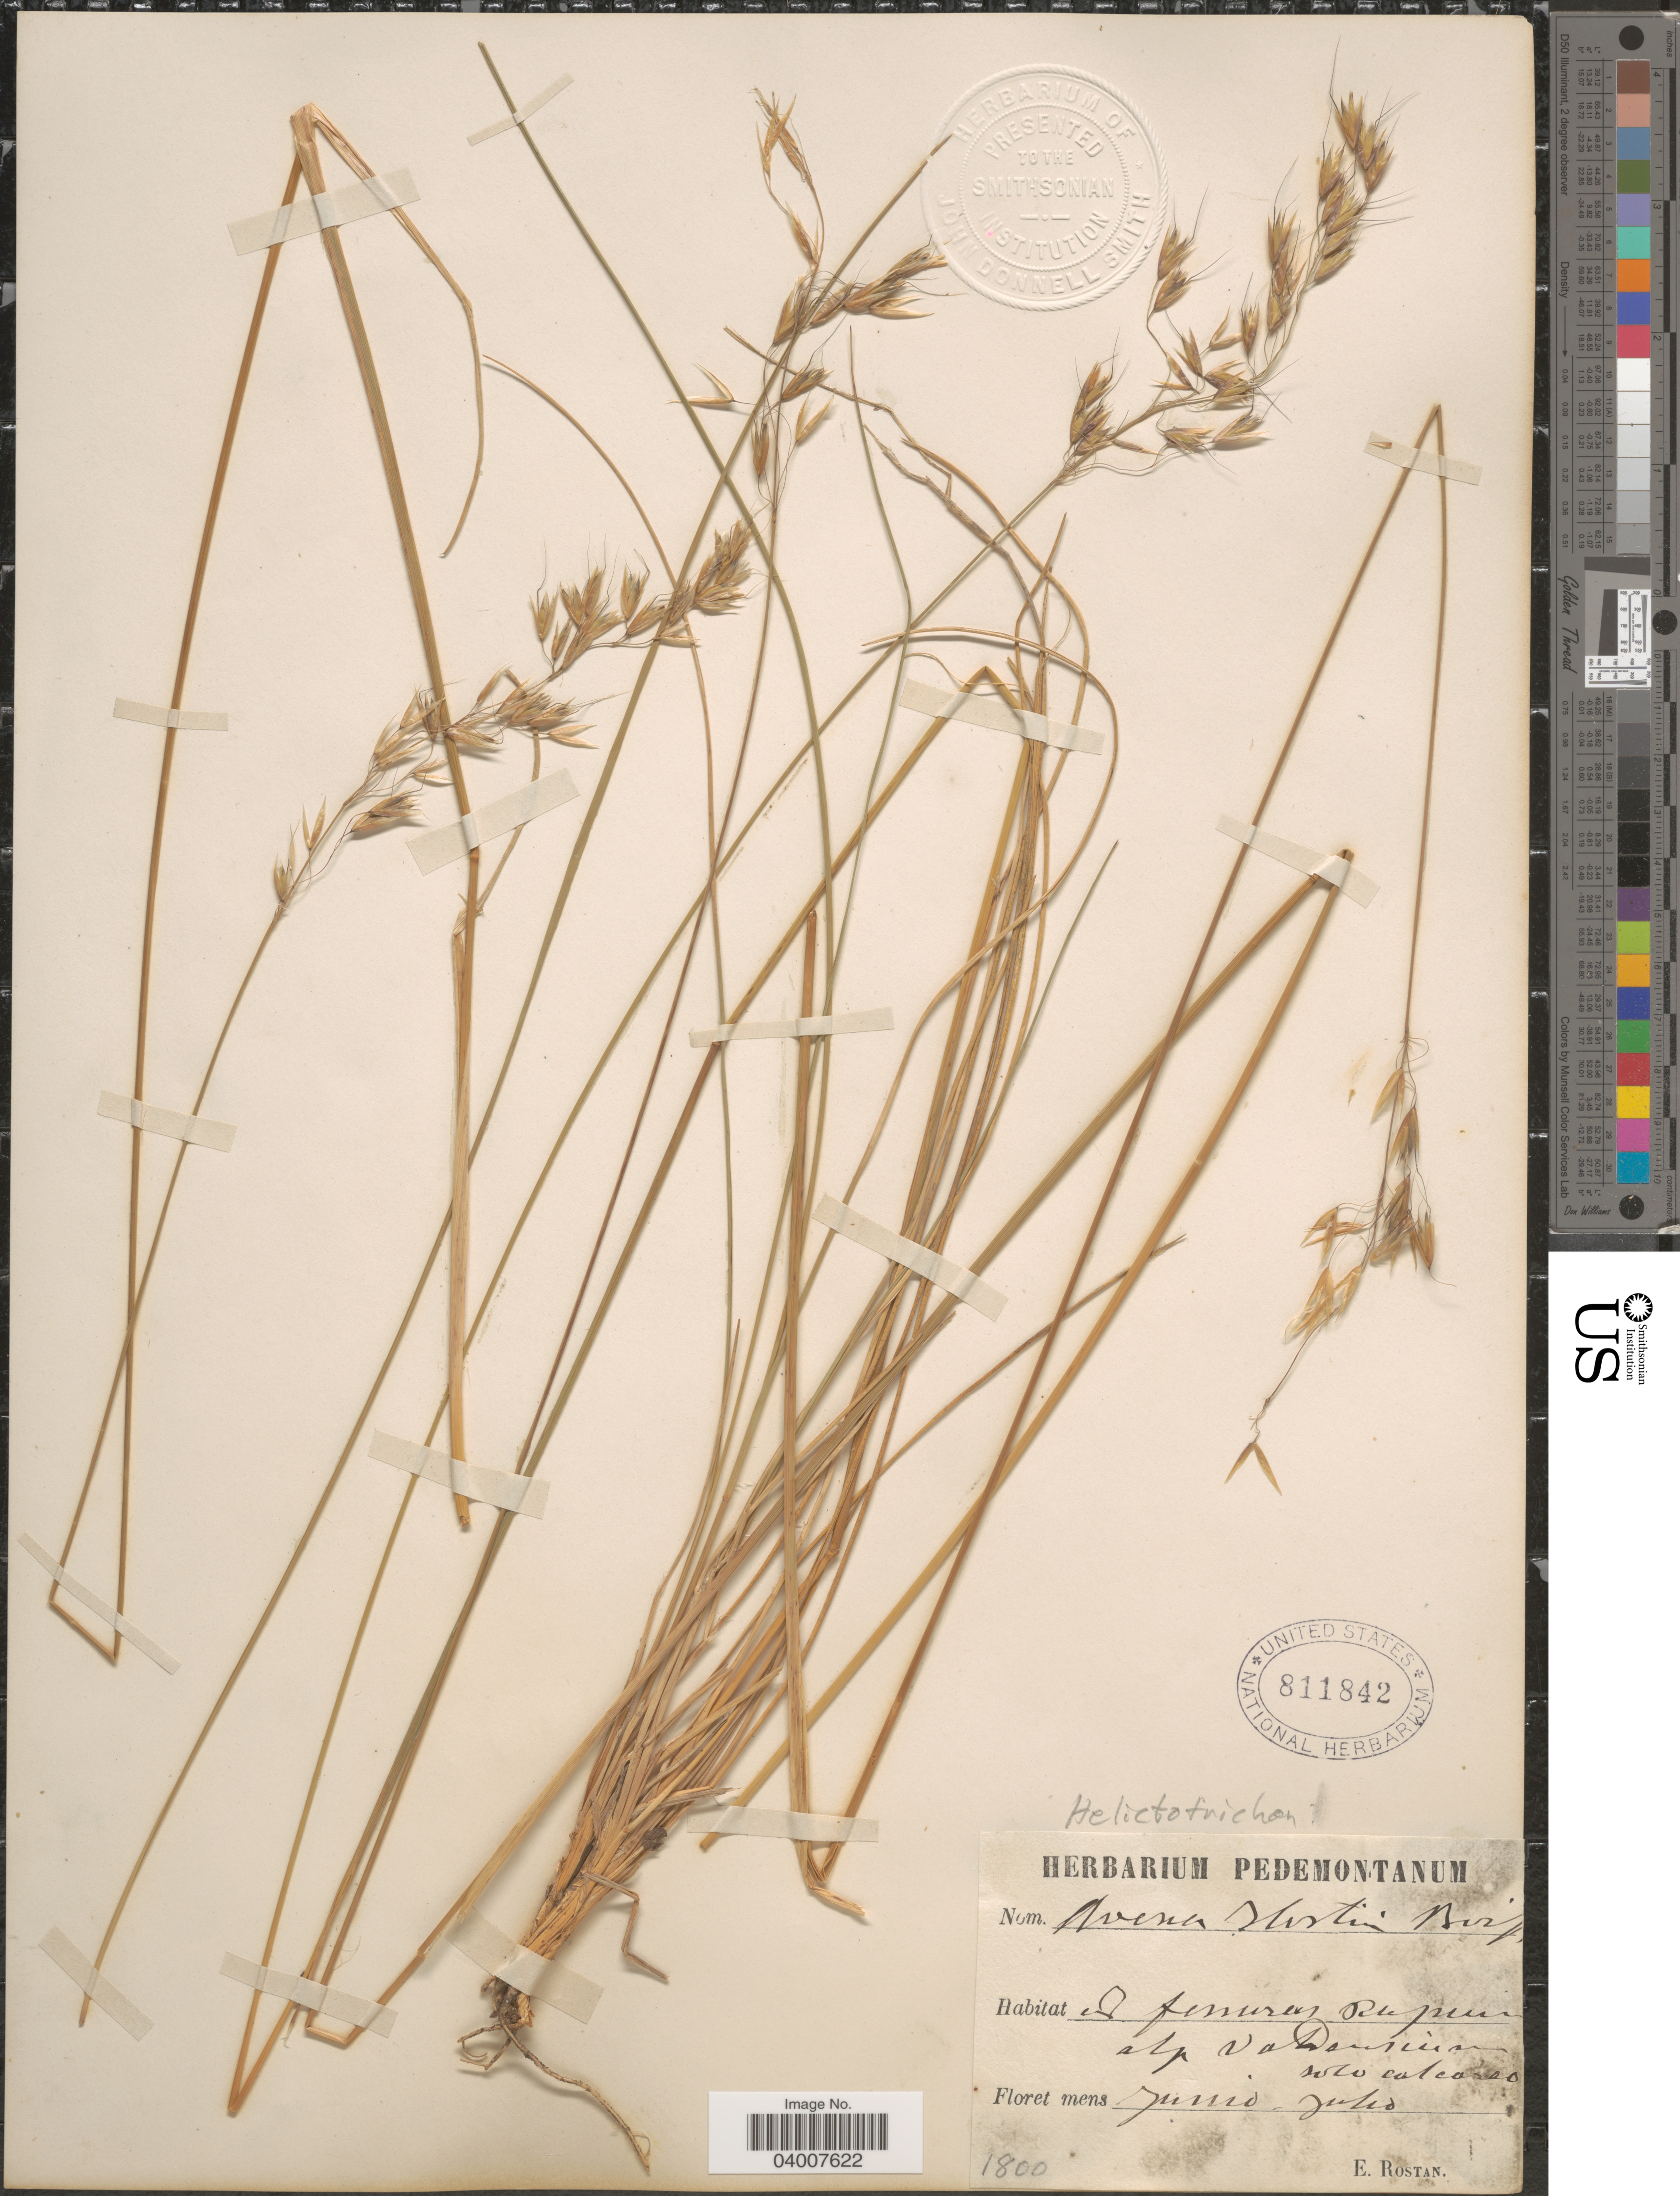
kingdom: Plantae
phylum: Tracheophyta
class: Liliopsida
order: Poales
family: Poaceae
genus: Helictotrichon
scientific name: Helictotrichon sp.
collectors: E. Rostan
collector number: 1800?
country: Italy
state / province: Piedmont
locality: Ad fessures [interpreted] rupum alp valdemisum solo calcareo.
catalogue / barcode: US 811842